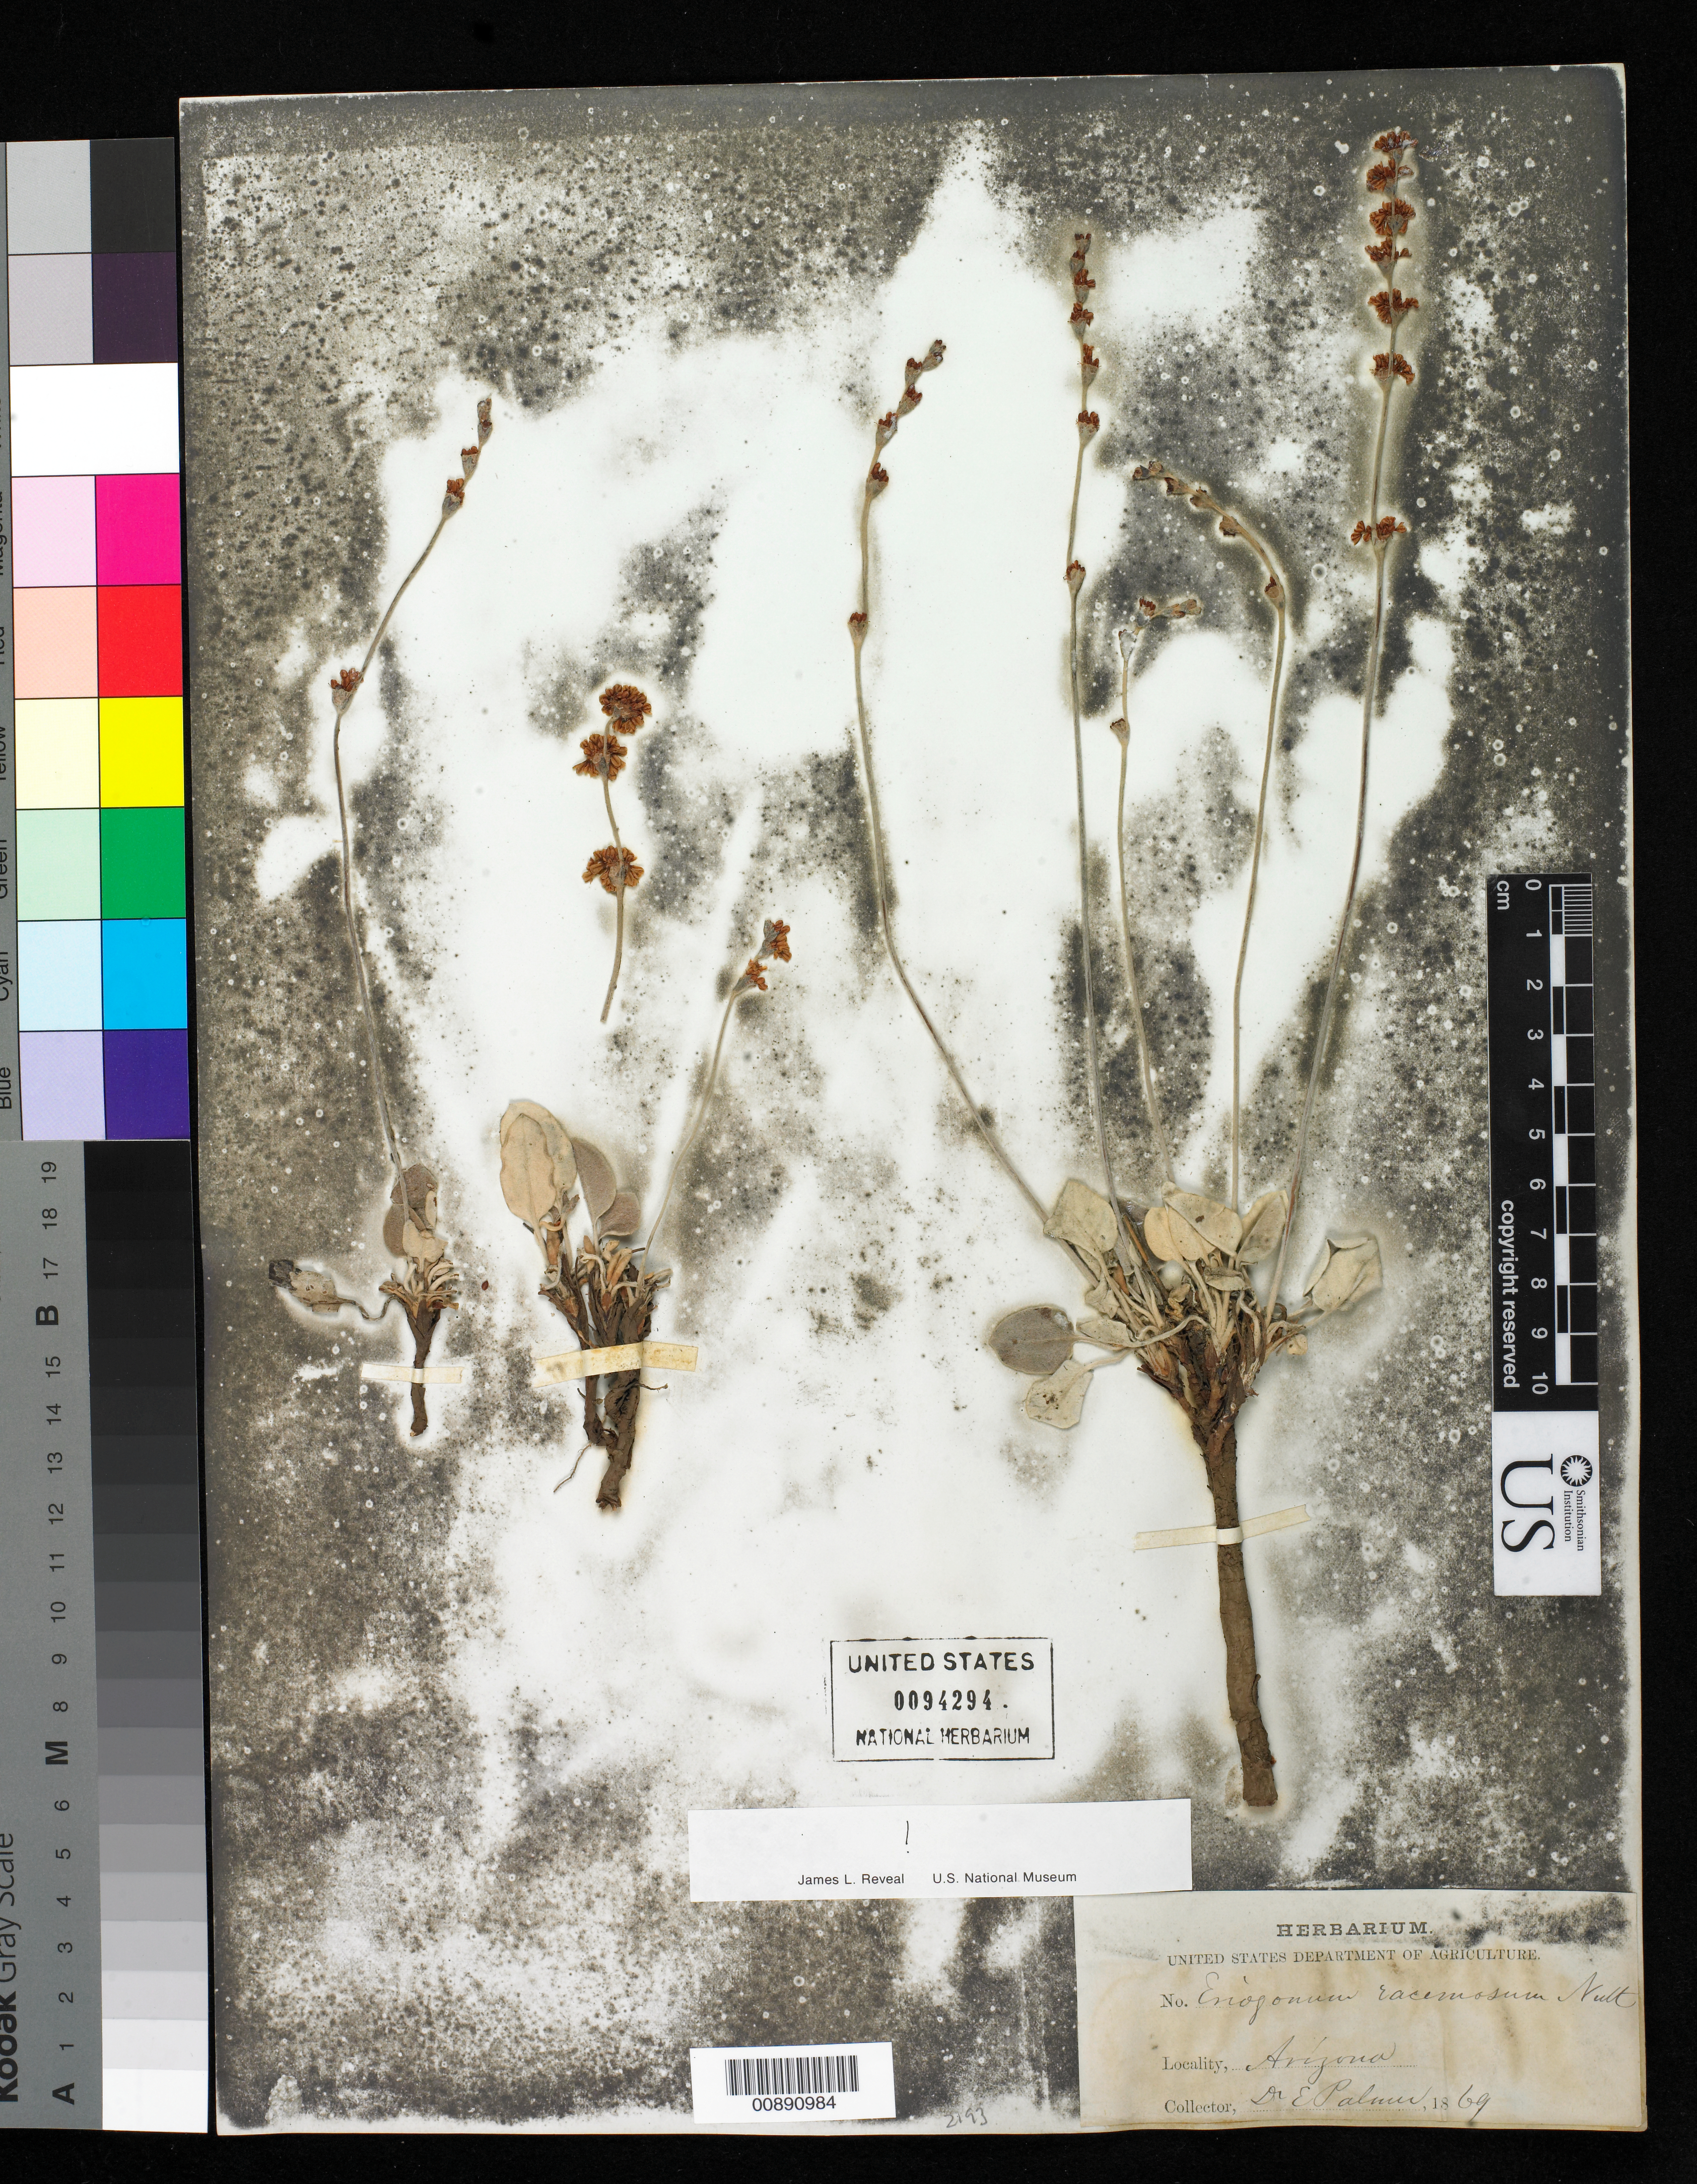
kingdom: Plantae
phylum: Tracheophyta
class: Magnoliopsida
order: Caryophyllales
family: Polygonaceae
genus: Eriogonum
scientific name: Eriogonum racemosum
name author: Nutt.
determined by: Reveal, J. L.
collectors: E. Palmer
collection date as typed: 1869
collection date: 1869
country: United States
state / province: Arizona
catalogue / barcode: US 94294